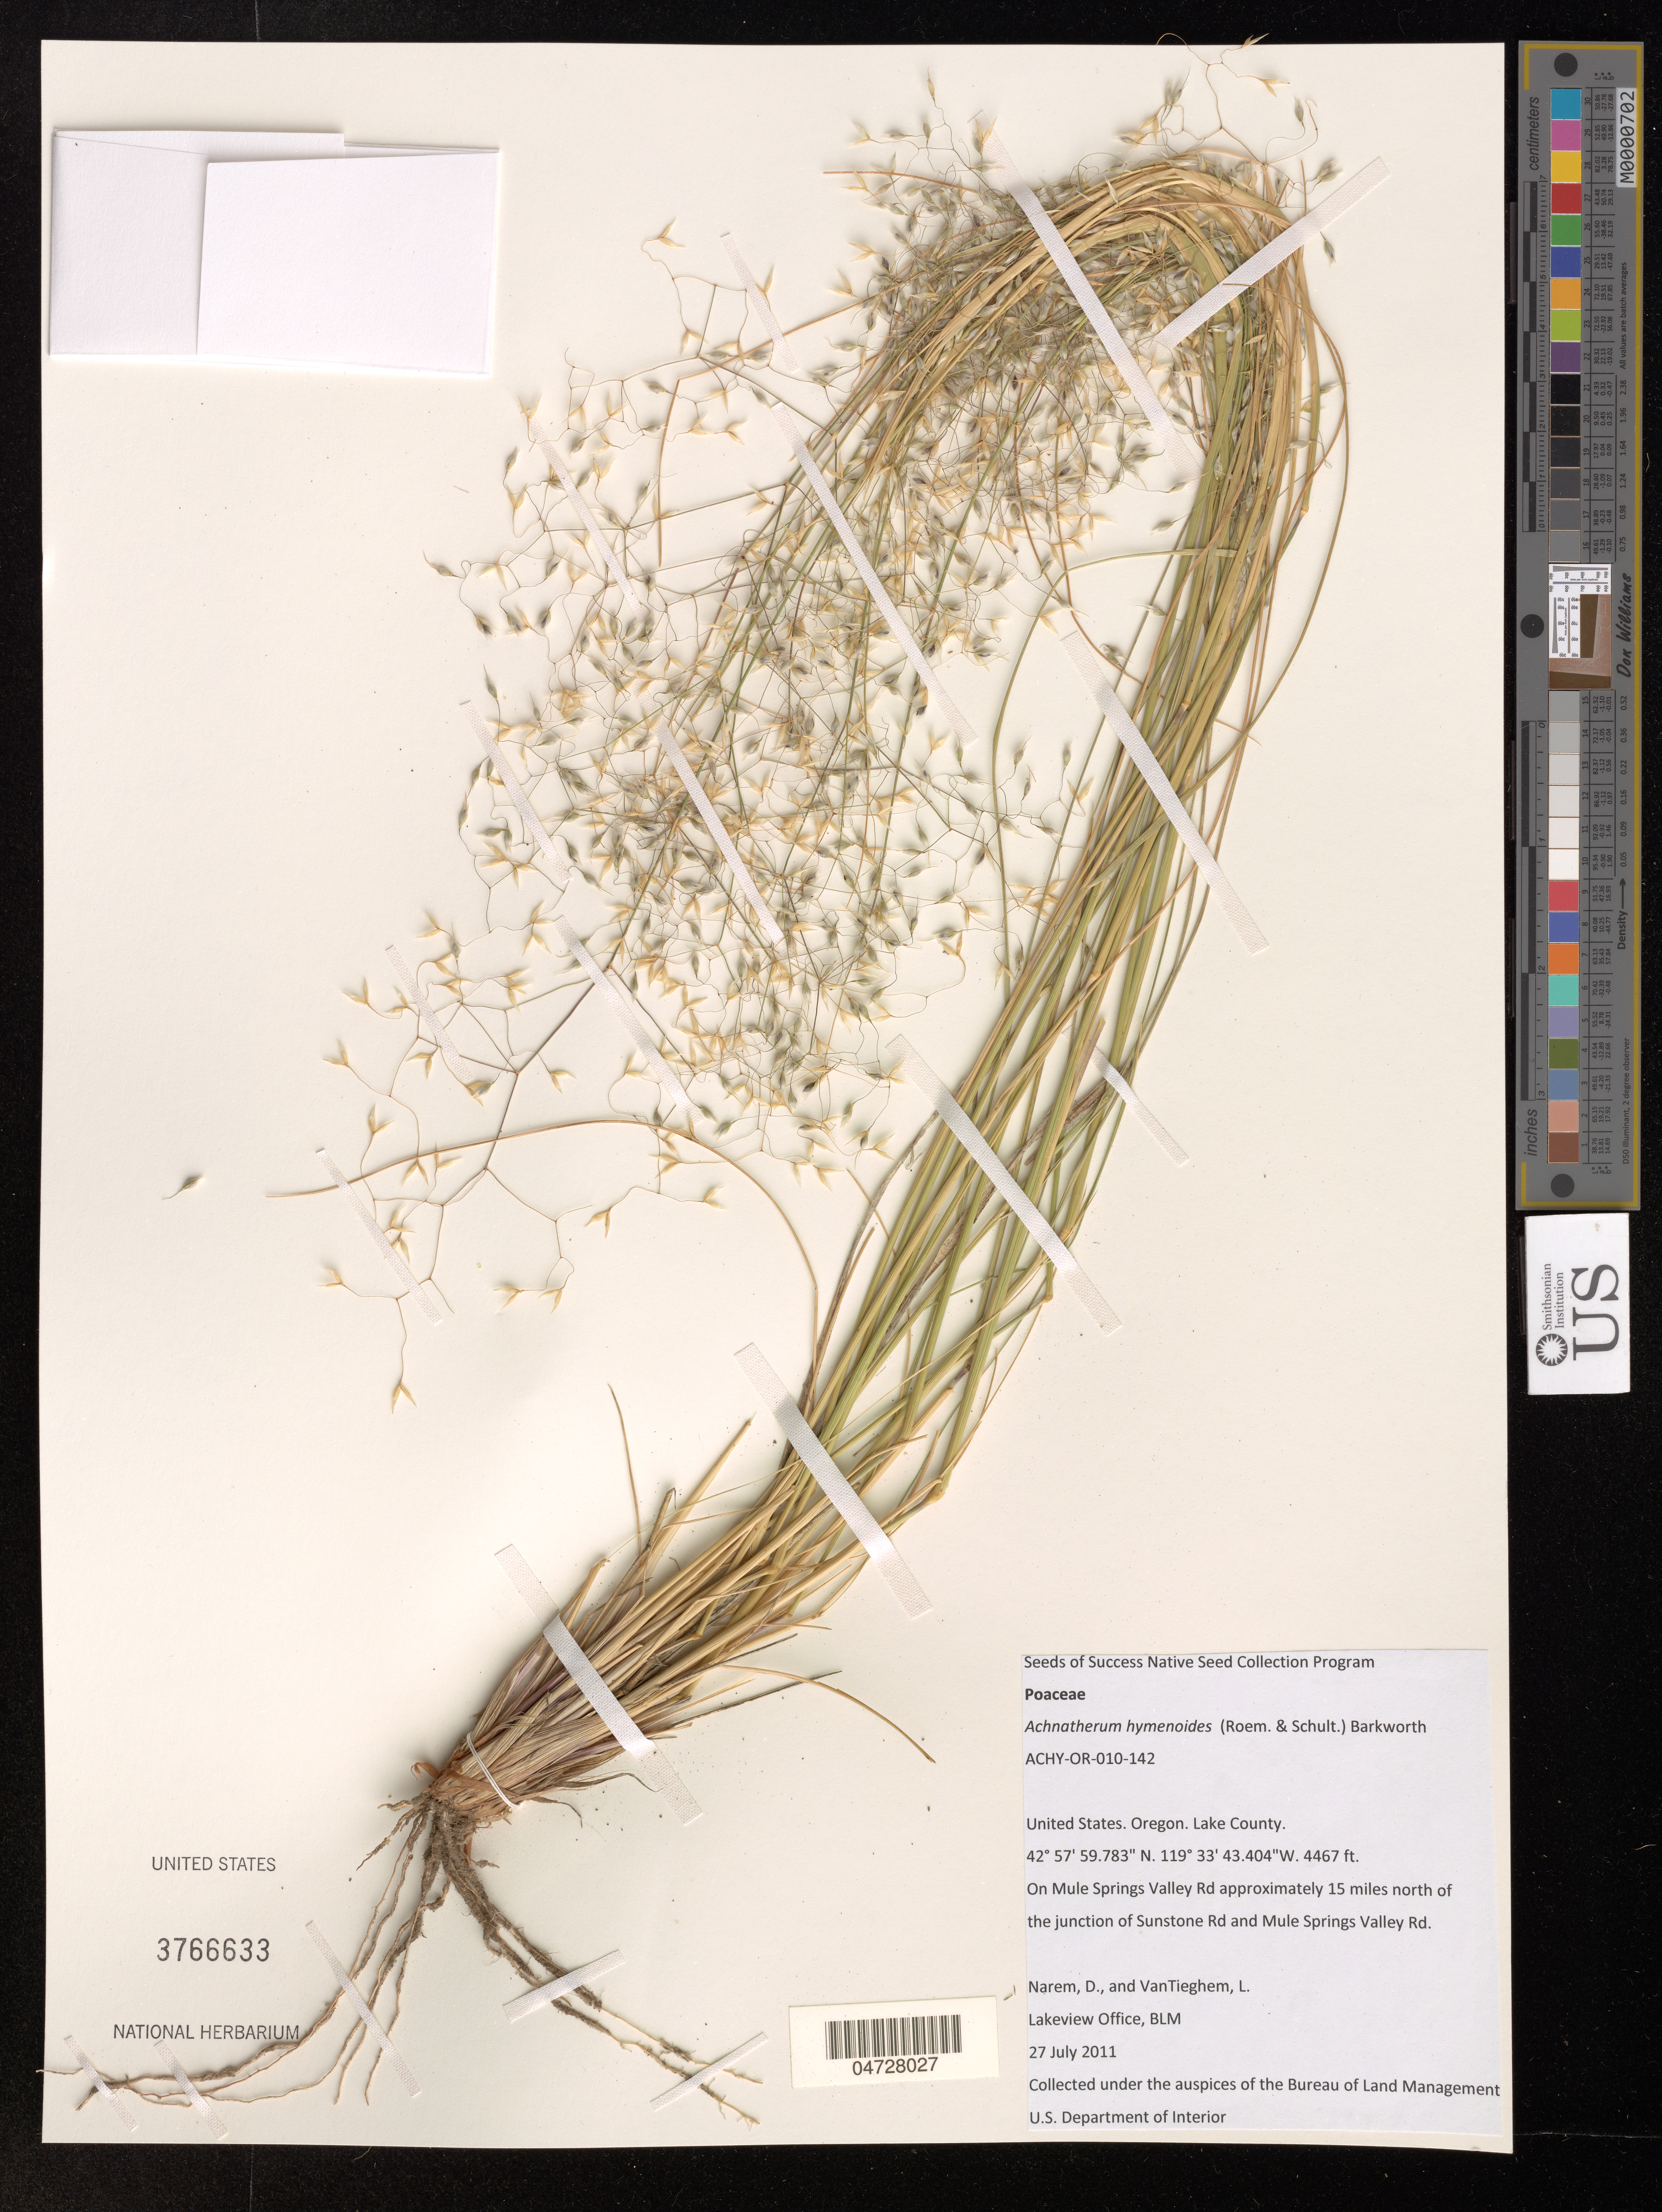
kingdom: Plantae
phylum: Tracheophyta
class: Liliopsida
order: Poales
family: Poaceae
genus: Achnatherum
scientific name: Achnatherum hymenoides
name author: (Roem. & Schult.) Barkworth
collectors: D. Narem & L. VanTieghem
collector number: ACHY-OR-010-142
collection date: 2011-07-27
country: United States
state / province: Oregon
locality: Lake County, On Mule Springs Valley Rd approximately 15 miles north of the junction of Sunstone Rd and Mule Springs Valley Rd.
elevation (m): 1362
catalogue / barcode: US 3766633